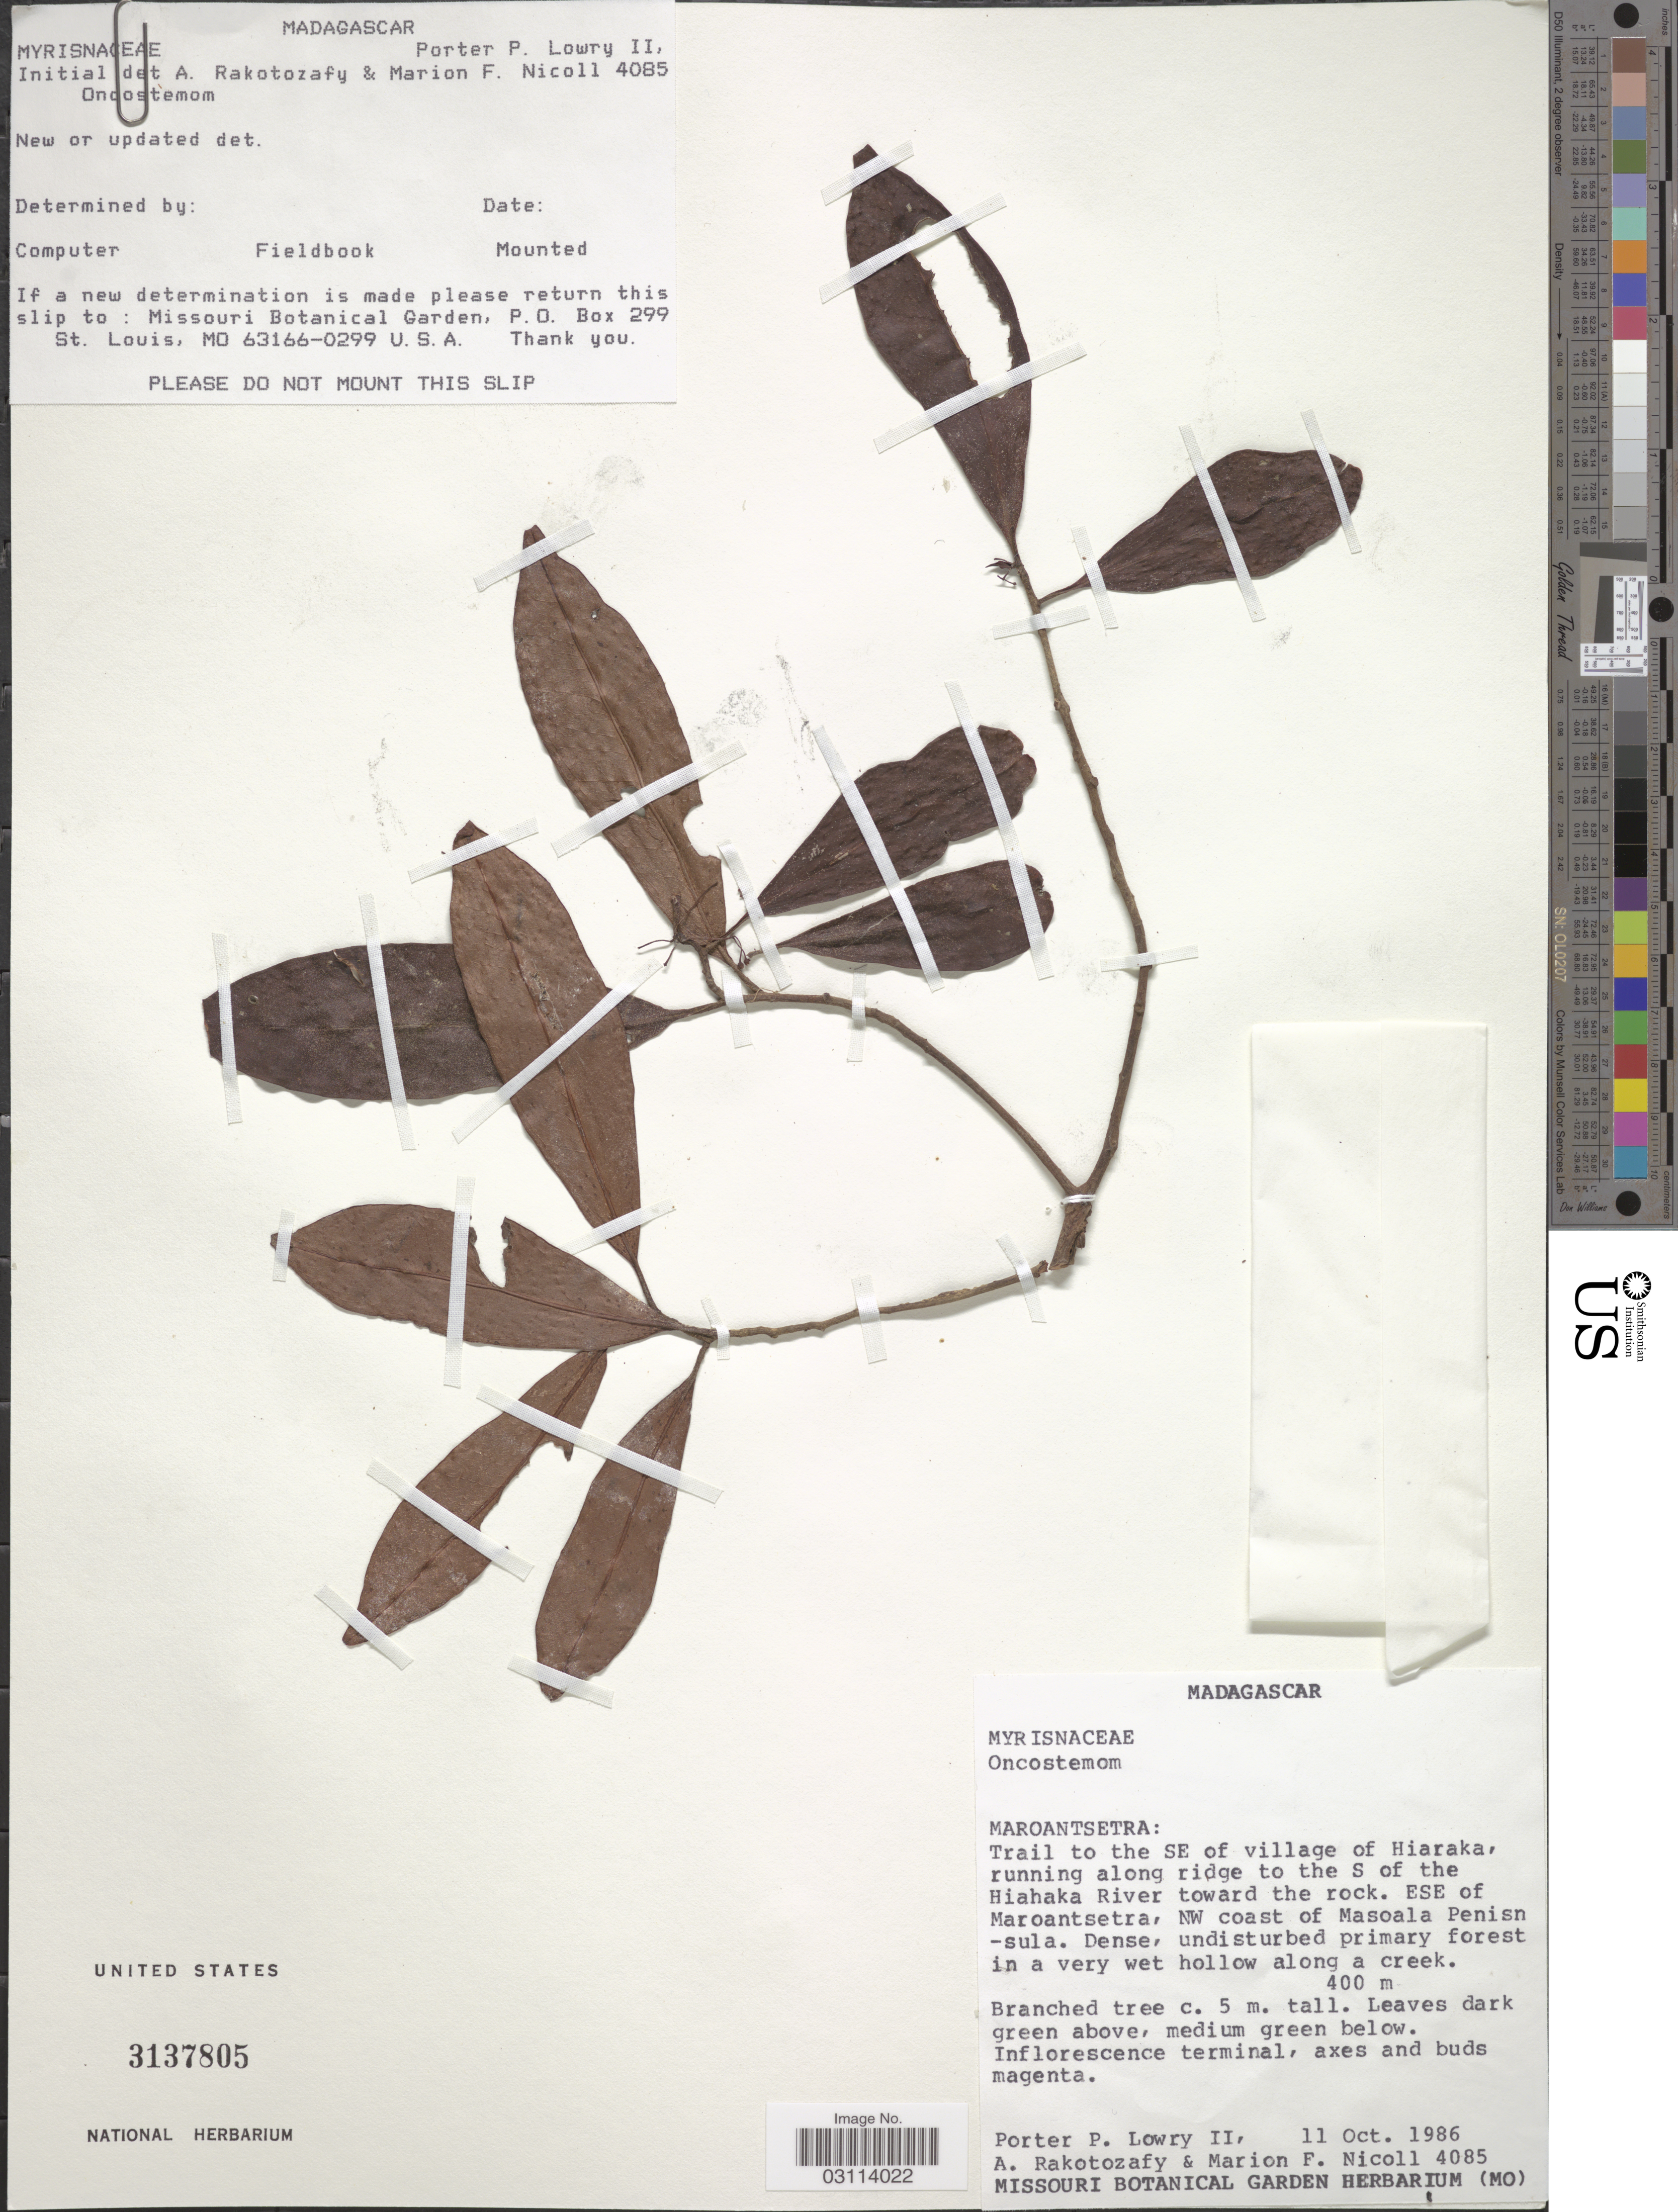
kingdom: Plantae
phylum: Tracheophyta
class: Magnoliopsida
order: Ericales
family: Primulaceae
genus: Oncostemon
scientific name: Oncostemon sp.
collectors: P. P. Lowry, A. Rakotozafy & M. F. Nicoll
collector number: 4085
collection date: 1986-10-11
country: Madagascar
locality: Maroantsetra: Trail to the SE of village of Hiaraka, running along ridge to the S of the Hiahaka River toward the rock. ESE of Maroantsetra, NW coast of Masoala Penisnsula.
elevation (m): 400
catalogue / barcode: US 3137805